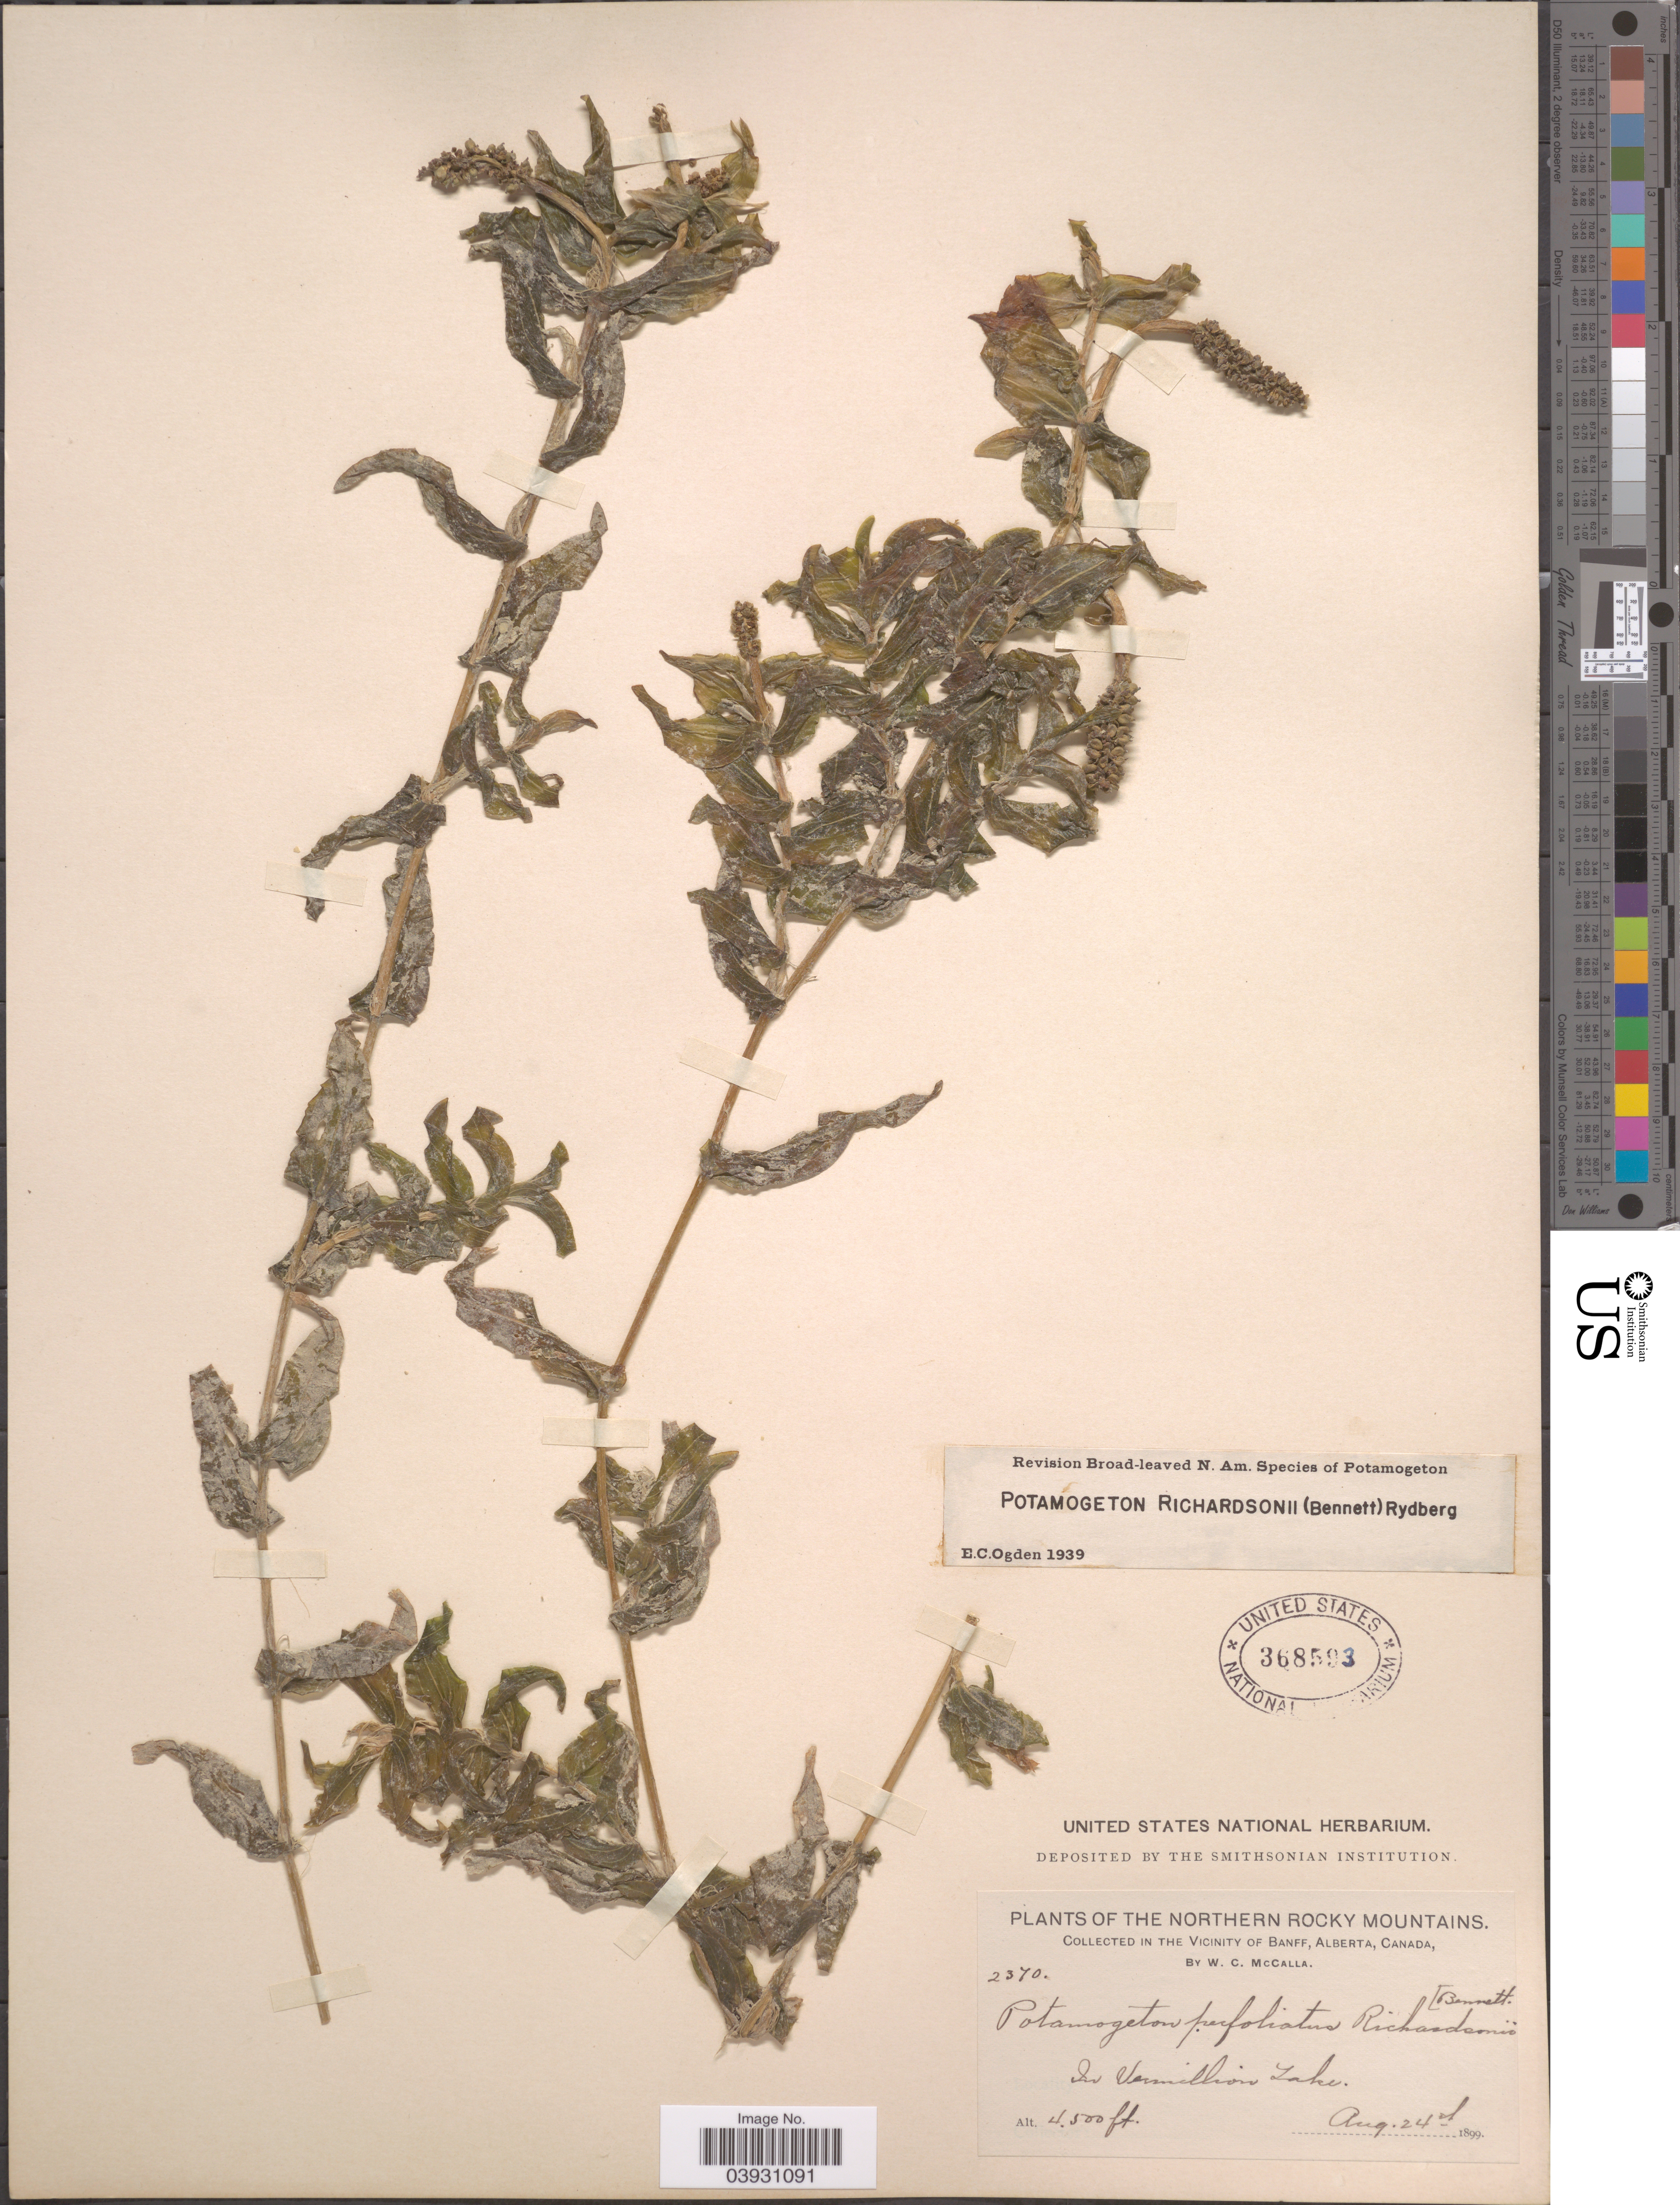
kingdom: Plantae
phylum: Tracheophyta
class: Liliopsida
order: Alismatales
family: Potamogetonaceae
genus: Potamogeton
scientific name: Potamogeton richardsonii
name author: (A.W. Benn.) Rydb.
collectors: W. McCalla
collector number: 2370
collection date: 1899-08-24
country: Canada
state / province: Alberta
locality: Northern Rocky Mountains. Vicinity of Banff. In Vermillion Lake.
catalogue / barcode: US 368593